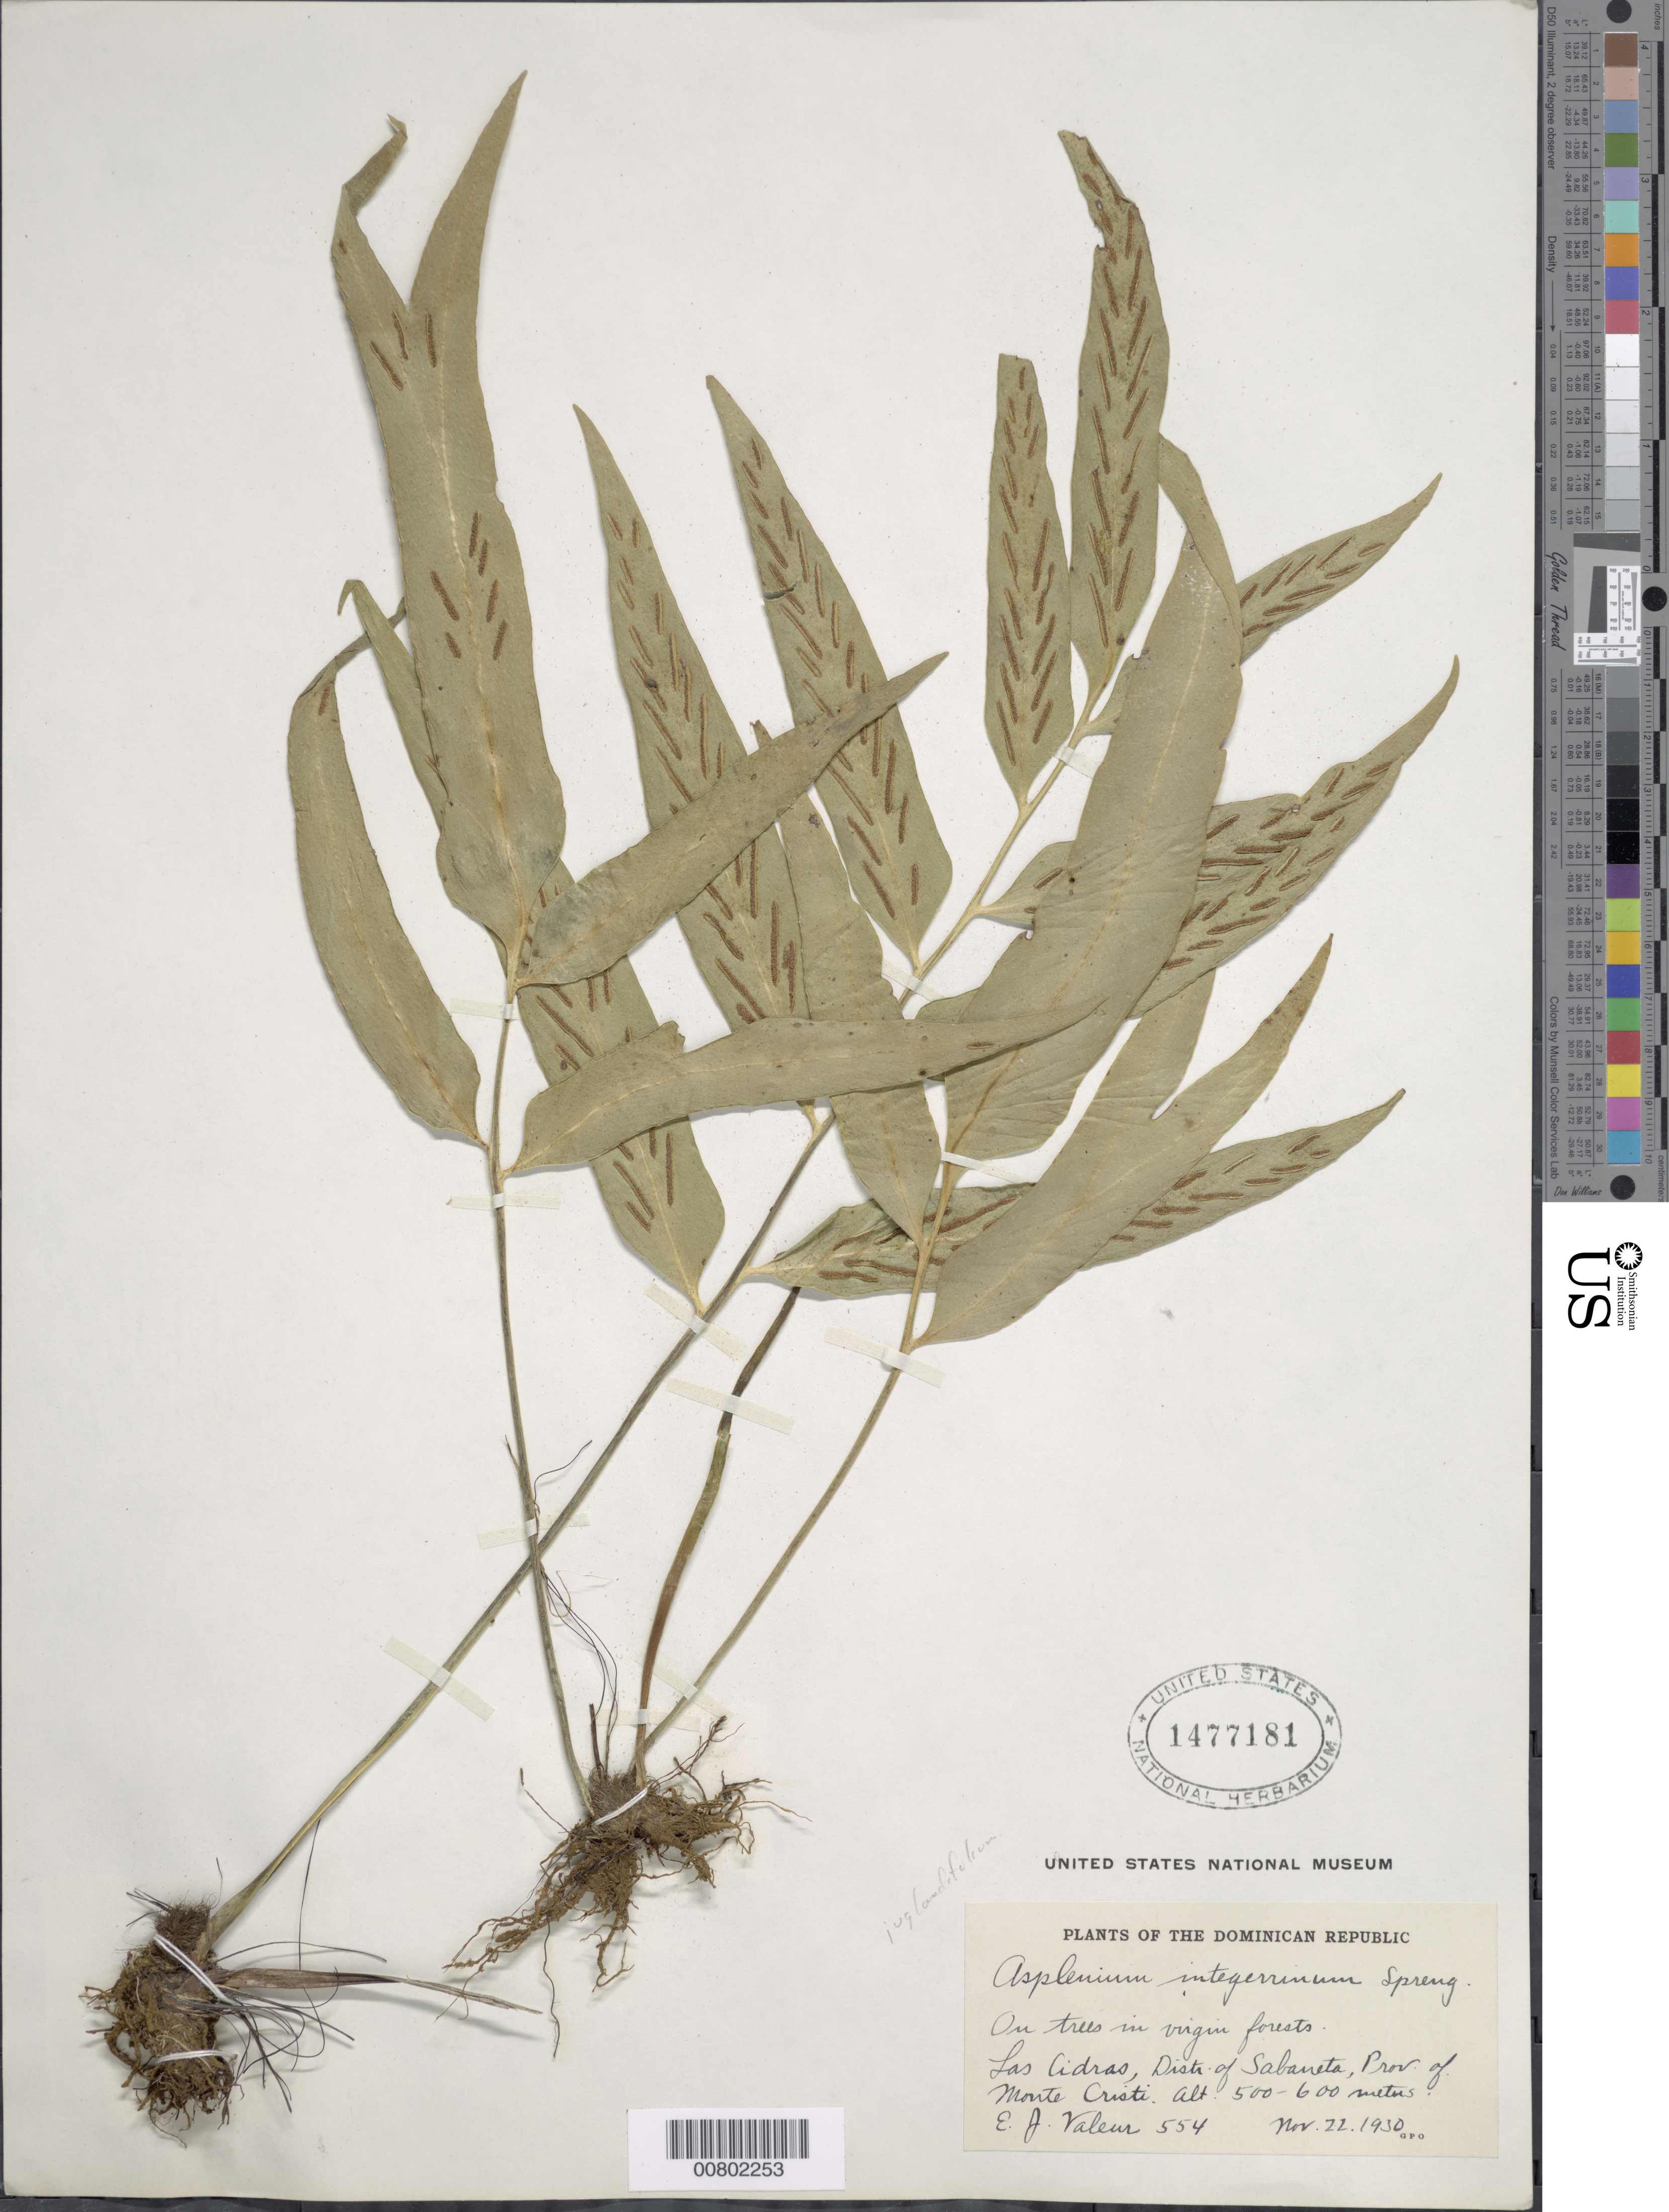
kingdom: Plantae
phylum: Tracheophyta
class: Polypodiopsida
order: Polypodiales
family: Aspleniaceae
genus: Asplenium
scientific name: Asplenium juglandifolium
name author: Lam.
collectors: E. Valeur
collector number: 554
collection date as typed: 22 Nov 1920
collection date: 1920-11-22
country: Dominican Republic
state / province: Monte Cristi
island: Hispaniola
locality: Dist. Sabaneta, Las Cidras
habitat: On trees in virgin forest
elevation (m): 500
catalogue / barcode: US 1477181